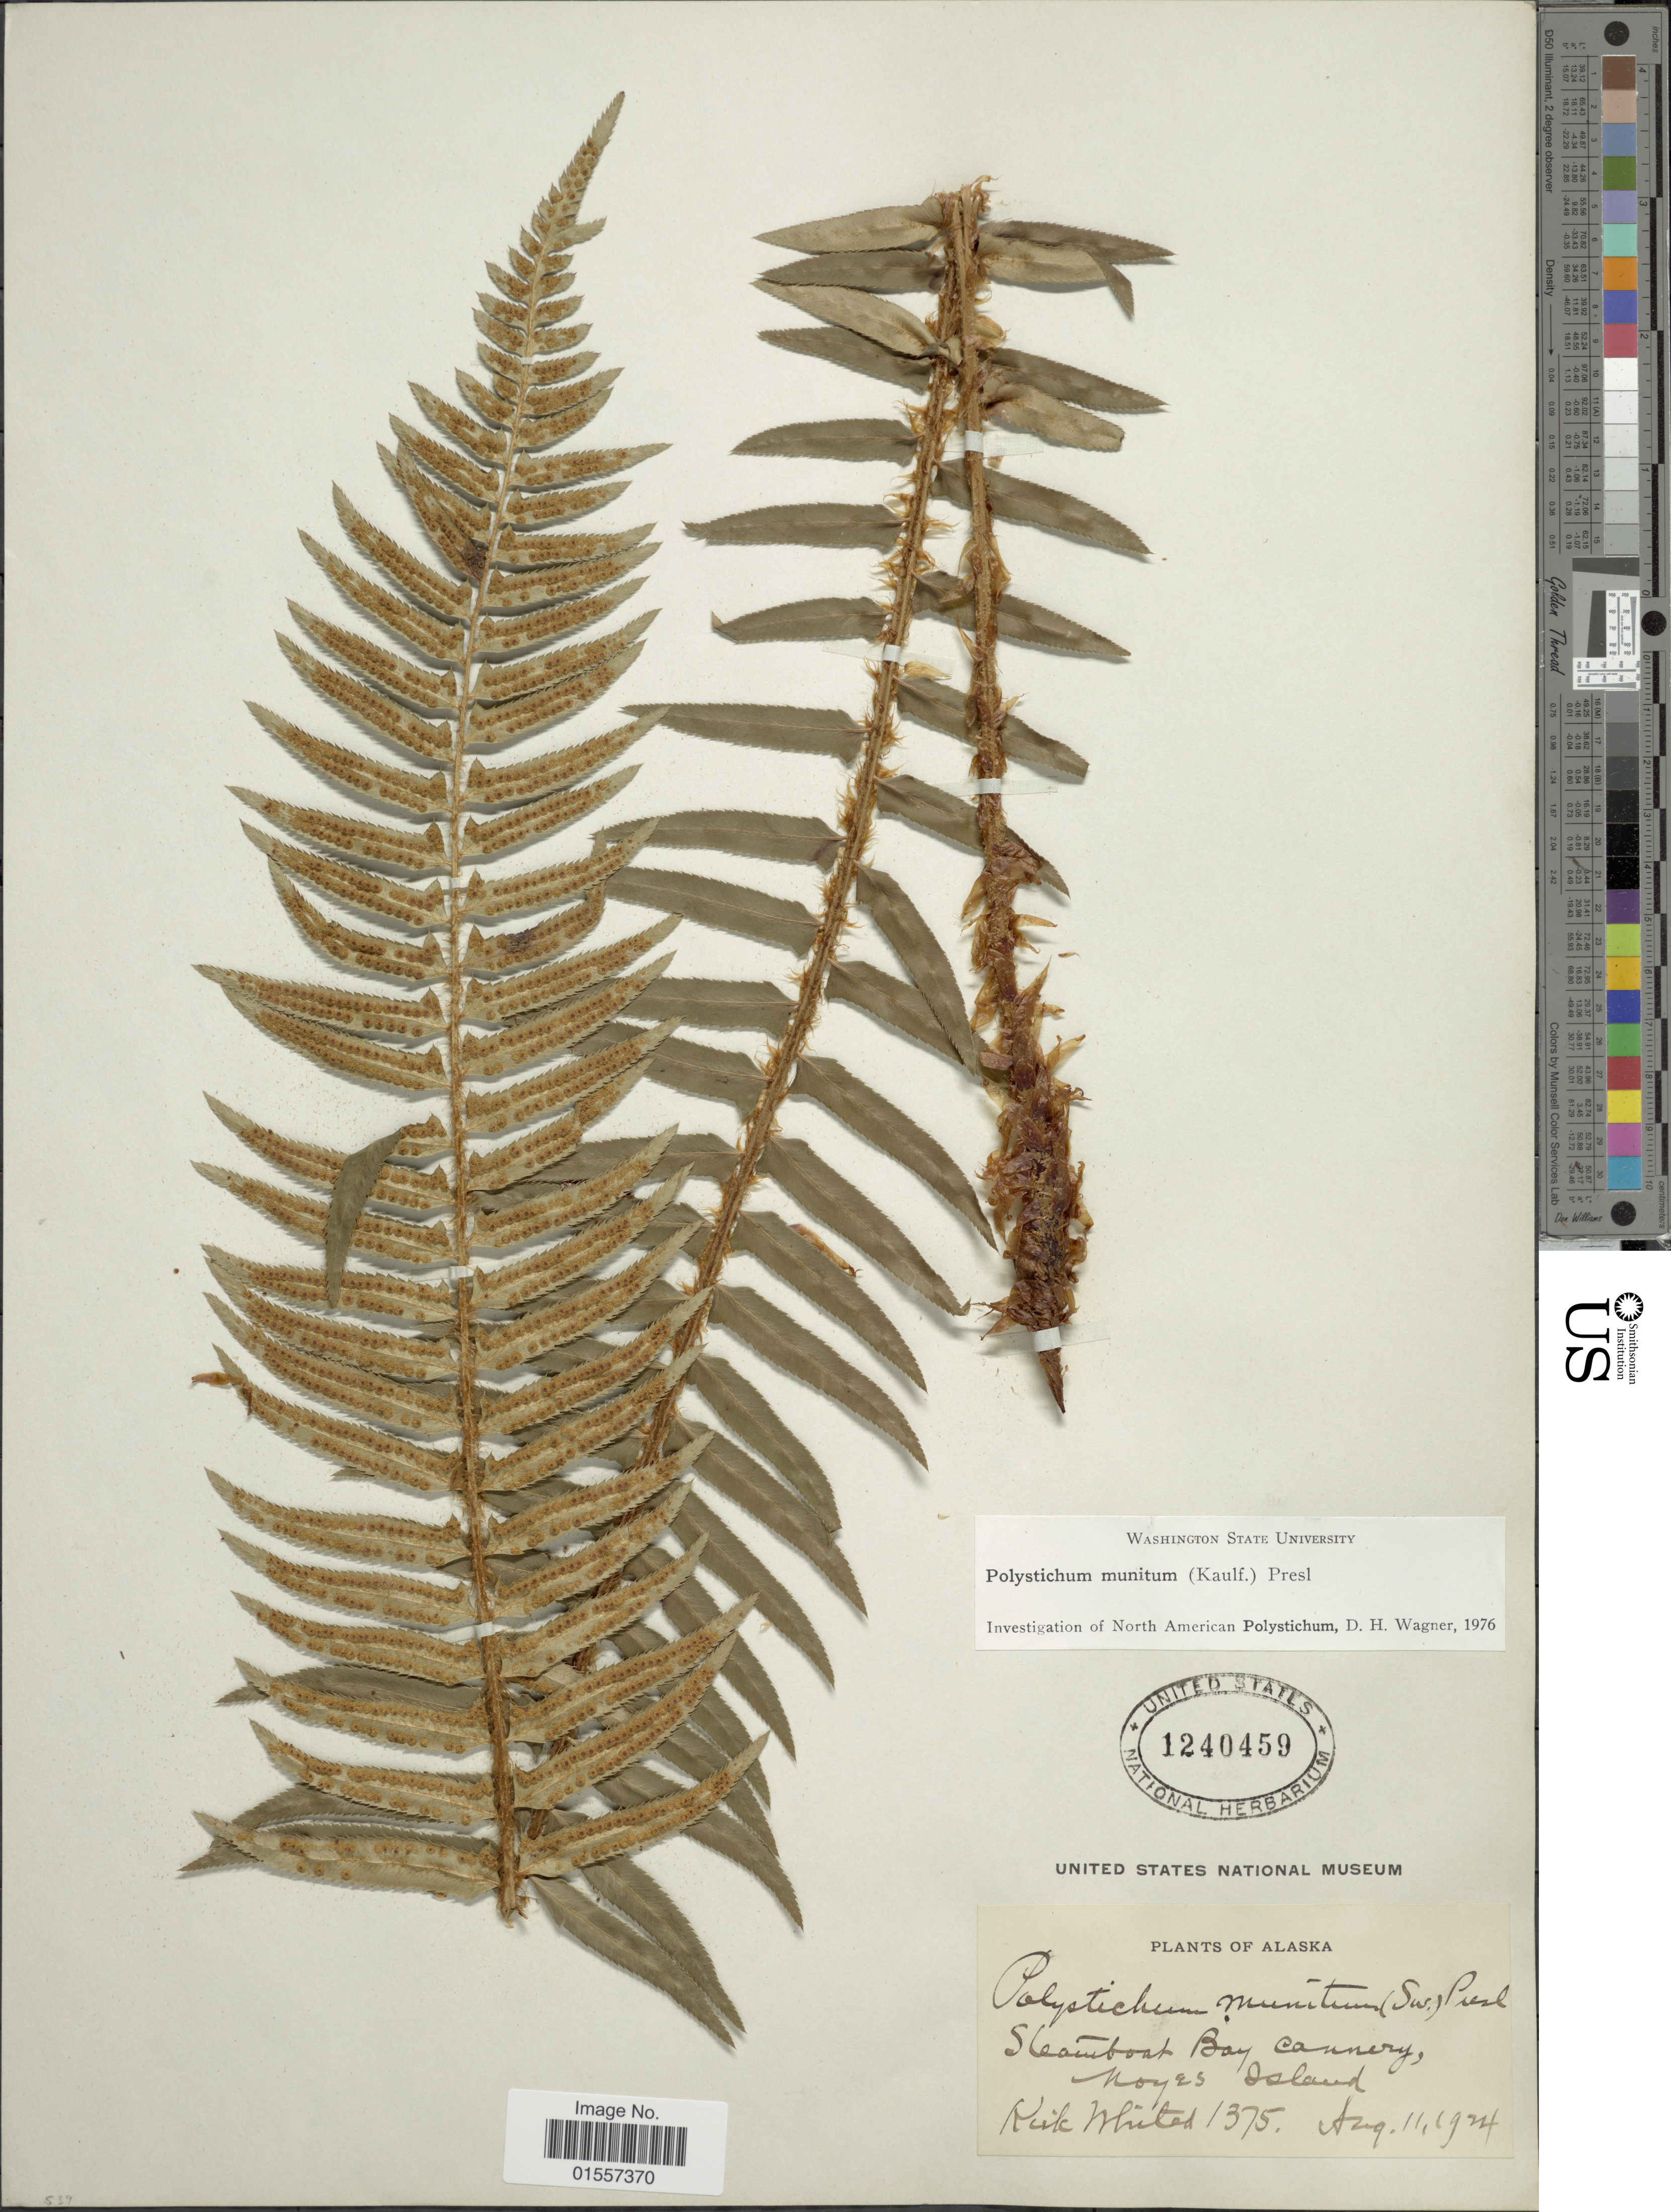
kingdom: Plantae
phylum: Tracheophyta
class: Polypodiopsida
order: Polypodiales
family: Dryopteridaceae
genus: Polystichum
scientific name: Polystichum munitum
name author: (Kaulf.) C. Presl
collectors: K. Whited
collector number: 1375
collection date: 1924-08-11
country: United States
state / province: Alaska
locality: Alaska, Steamboat Bay Cannery, Noyes Island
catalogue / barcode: US 1240459